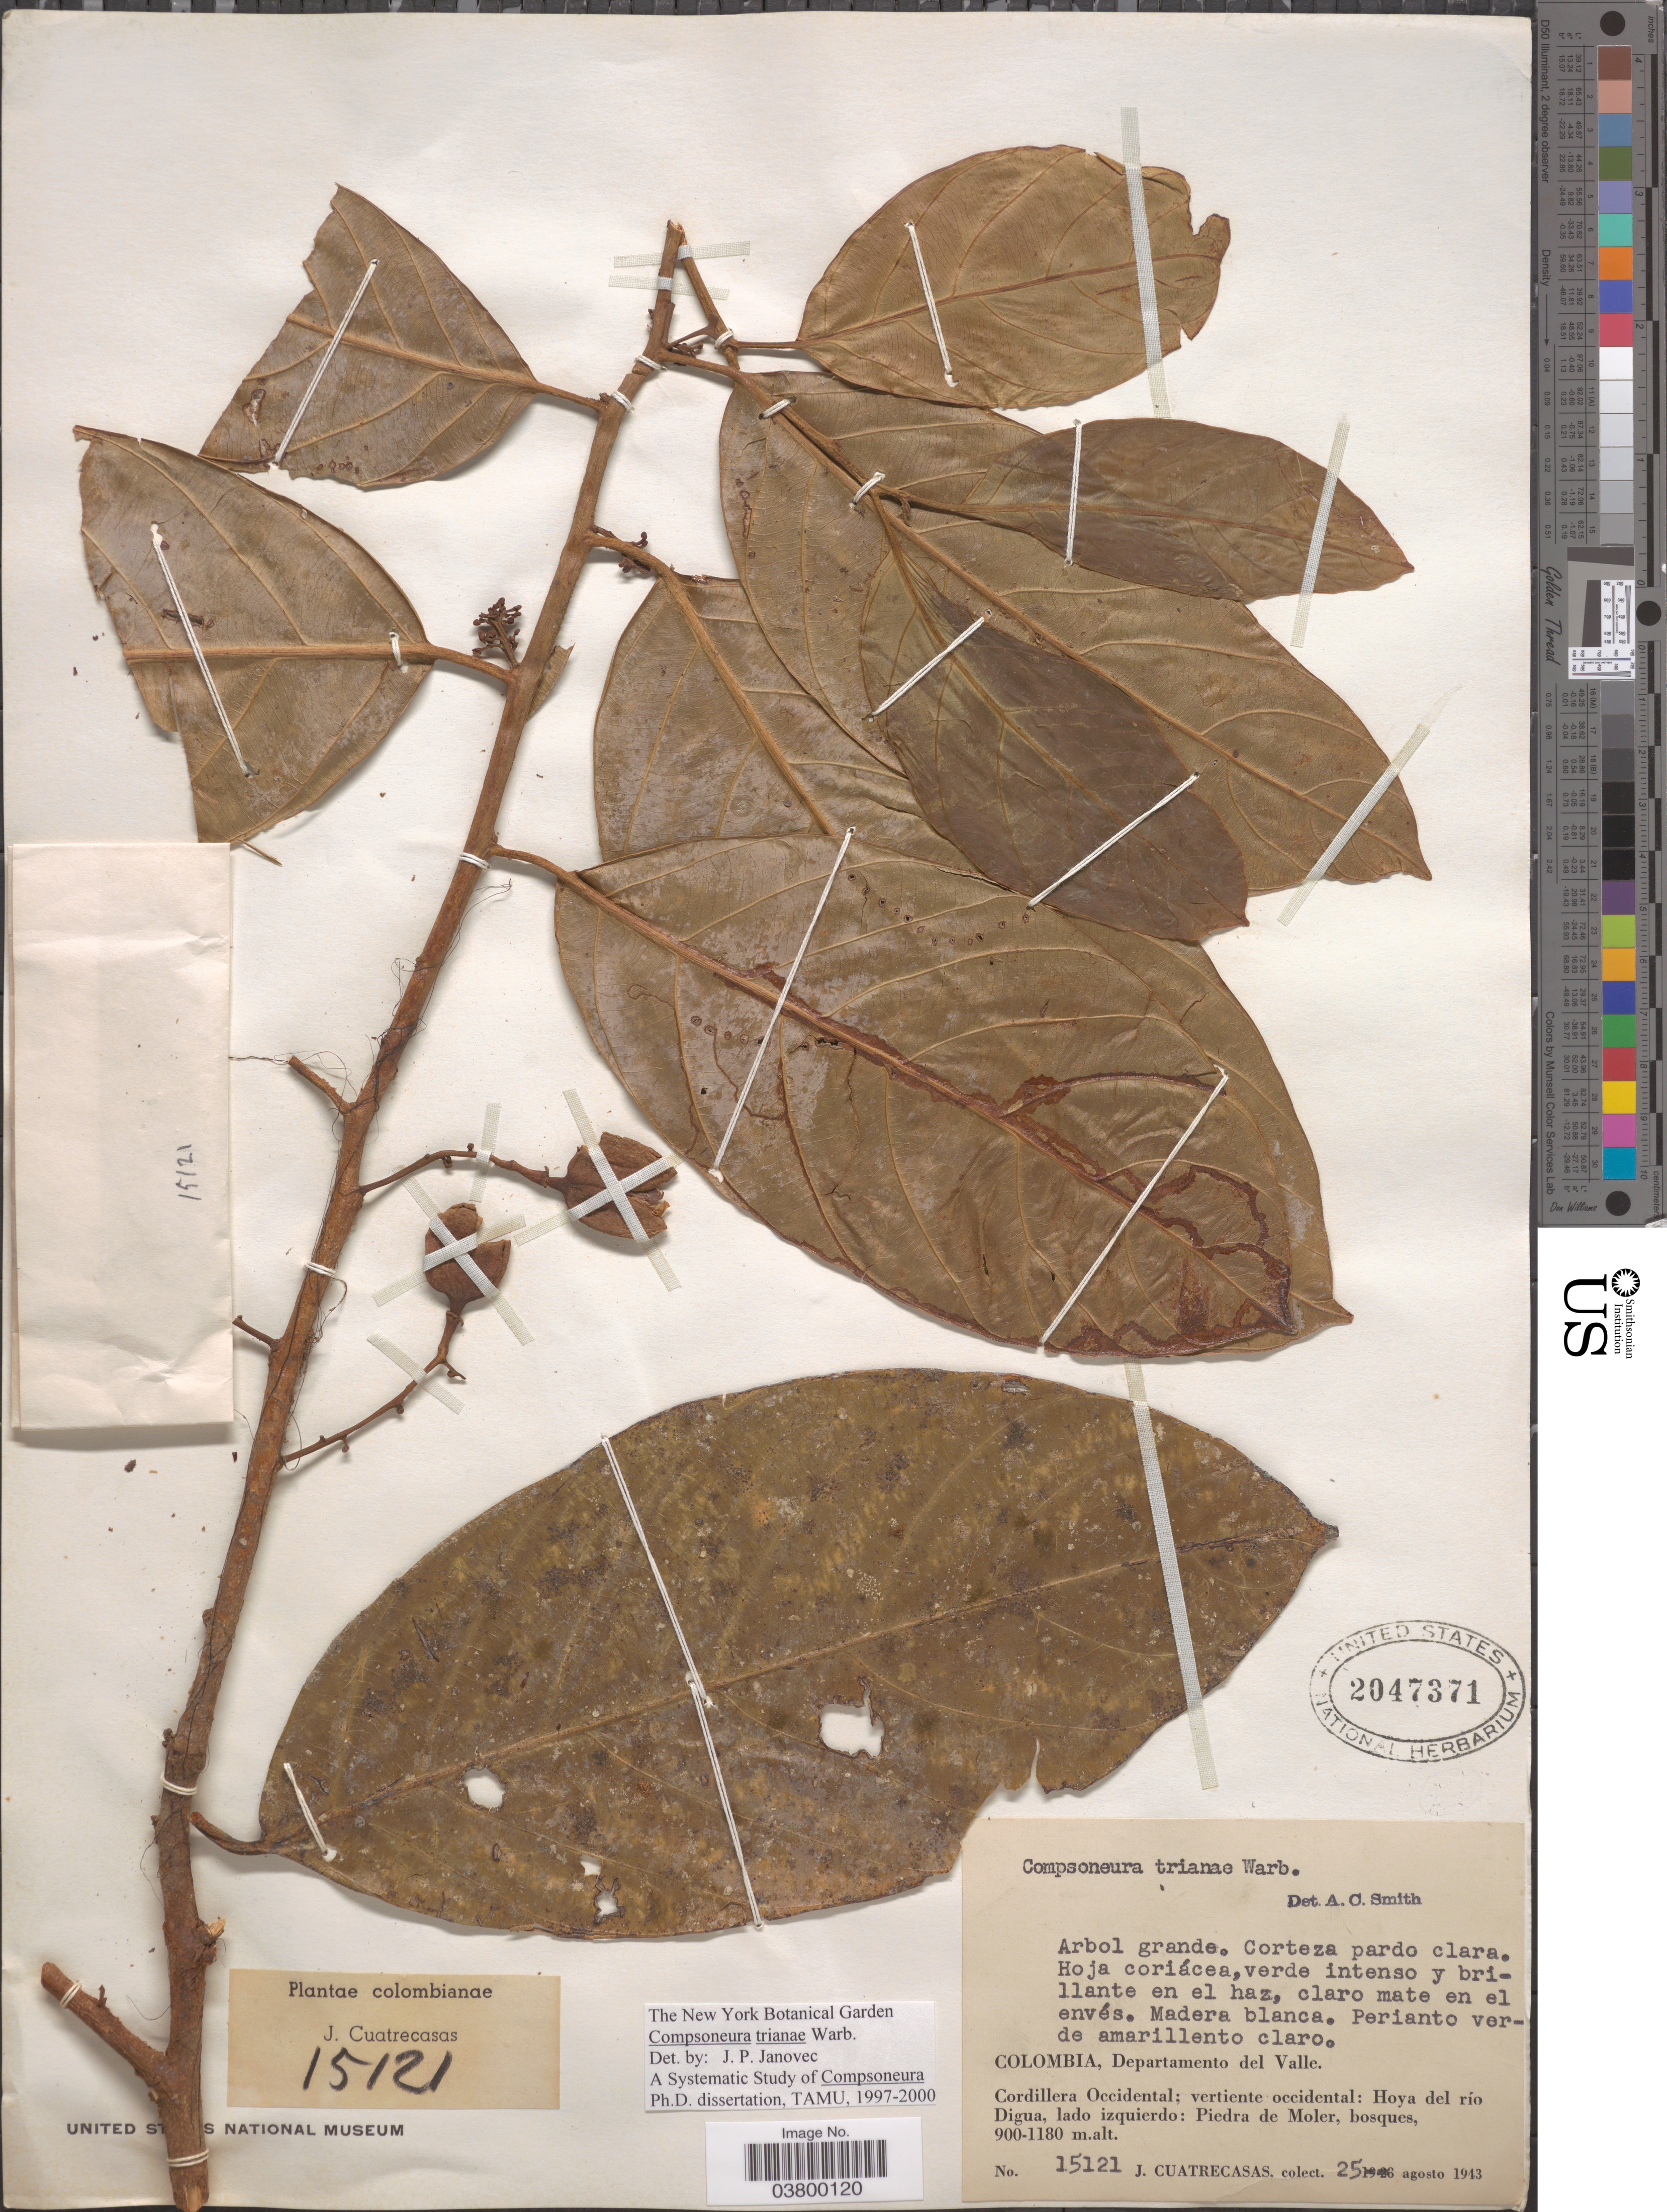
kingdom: Plantae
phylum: Tracheophyta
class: Magnoliopsida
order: Magnoliales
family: Myristicaceae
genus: Compsoneura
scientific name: Compsoneura trianae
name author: Warb.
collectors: J. Cuatrecasas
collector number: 15121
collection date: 1943-08-25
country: Colombia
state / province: Valle del Cauca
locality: Departamento del Valle. Cordillera Occidental; vertiente occidental: Hoya del río Digua, lazo izquierdo: Piedra de Moler.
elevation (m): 900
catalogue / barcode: US 2047371